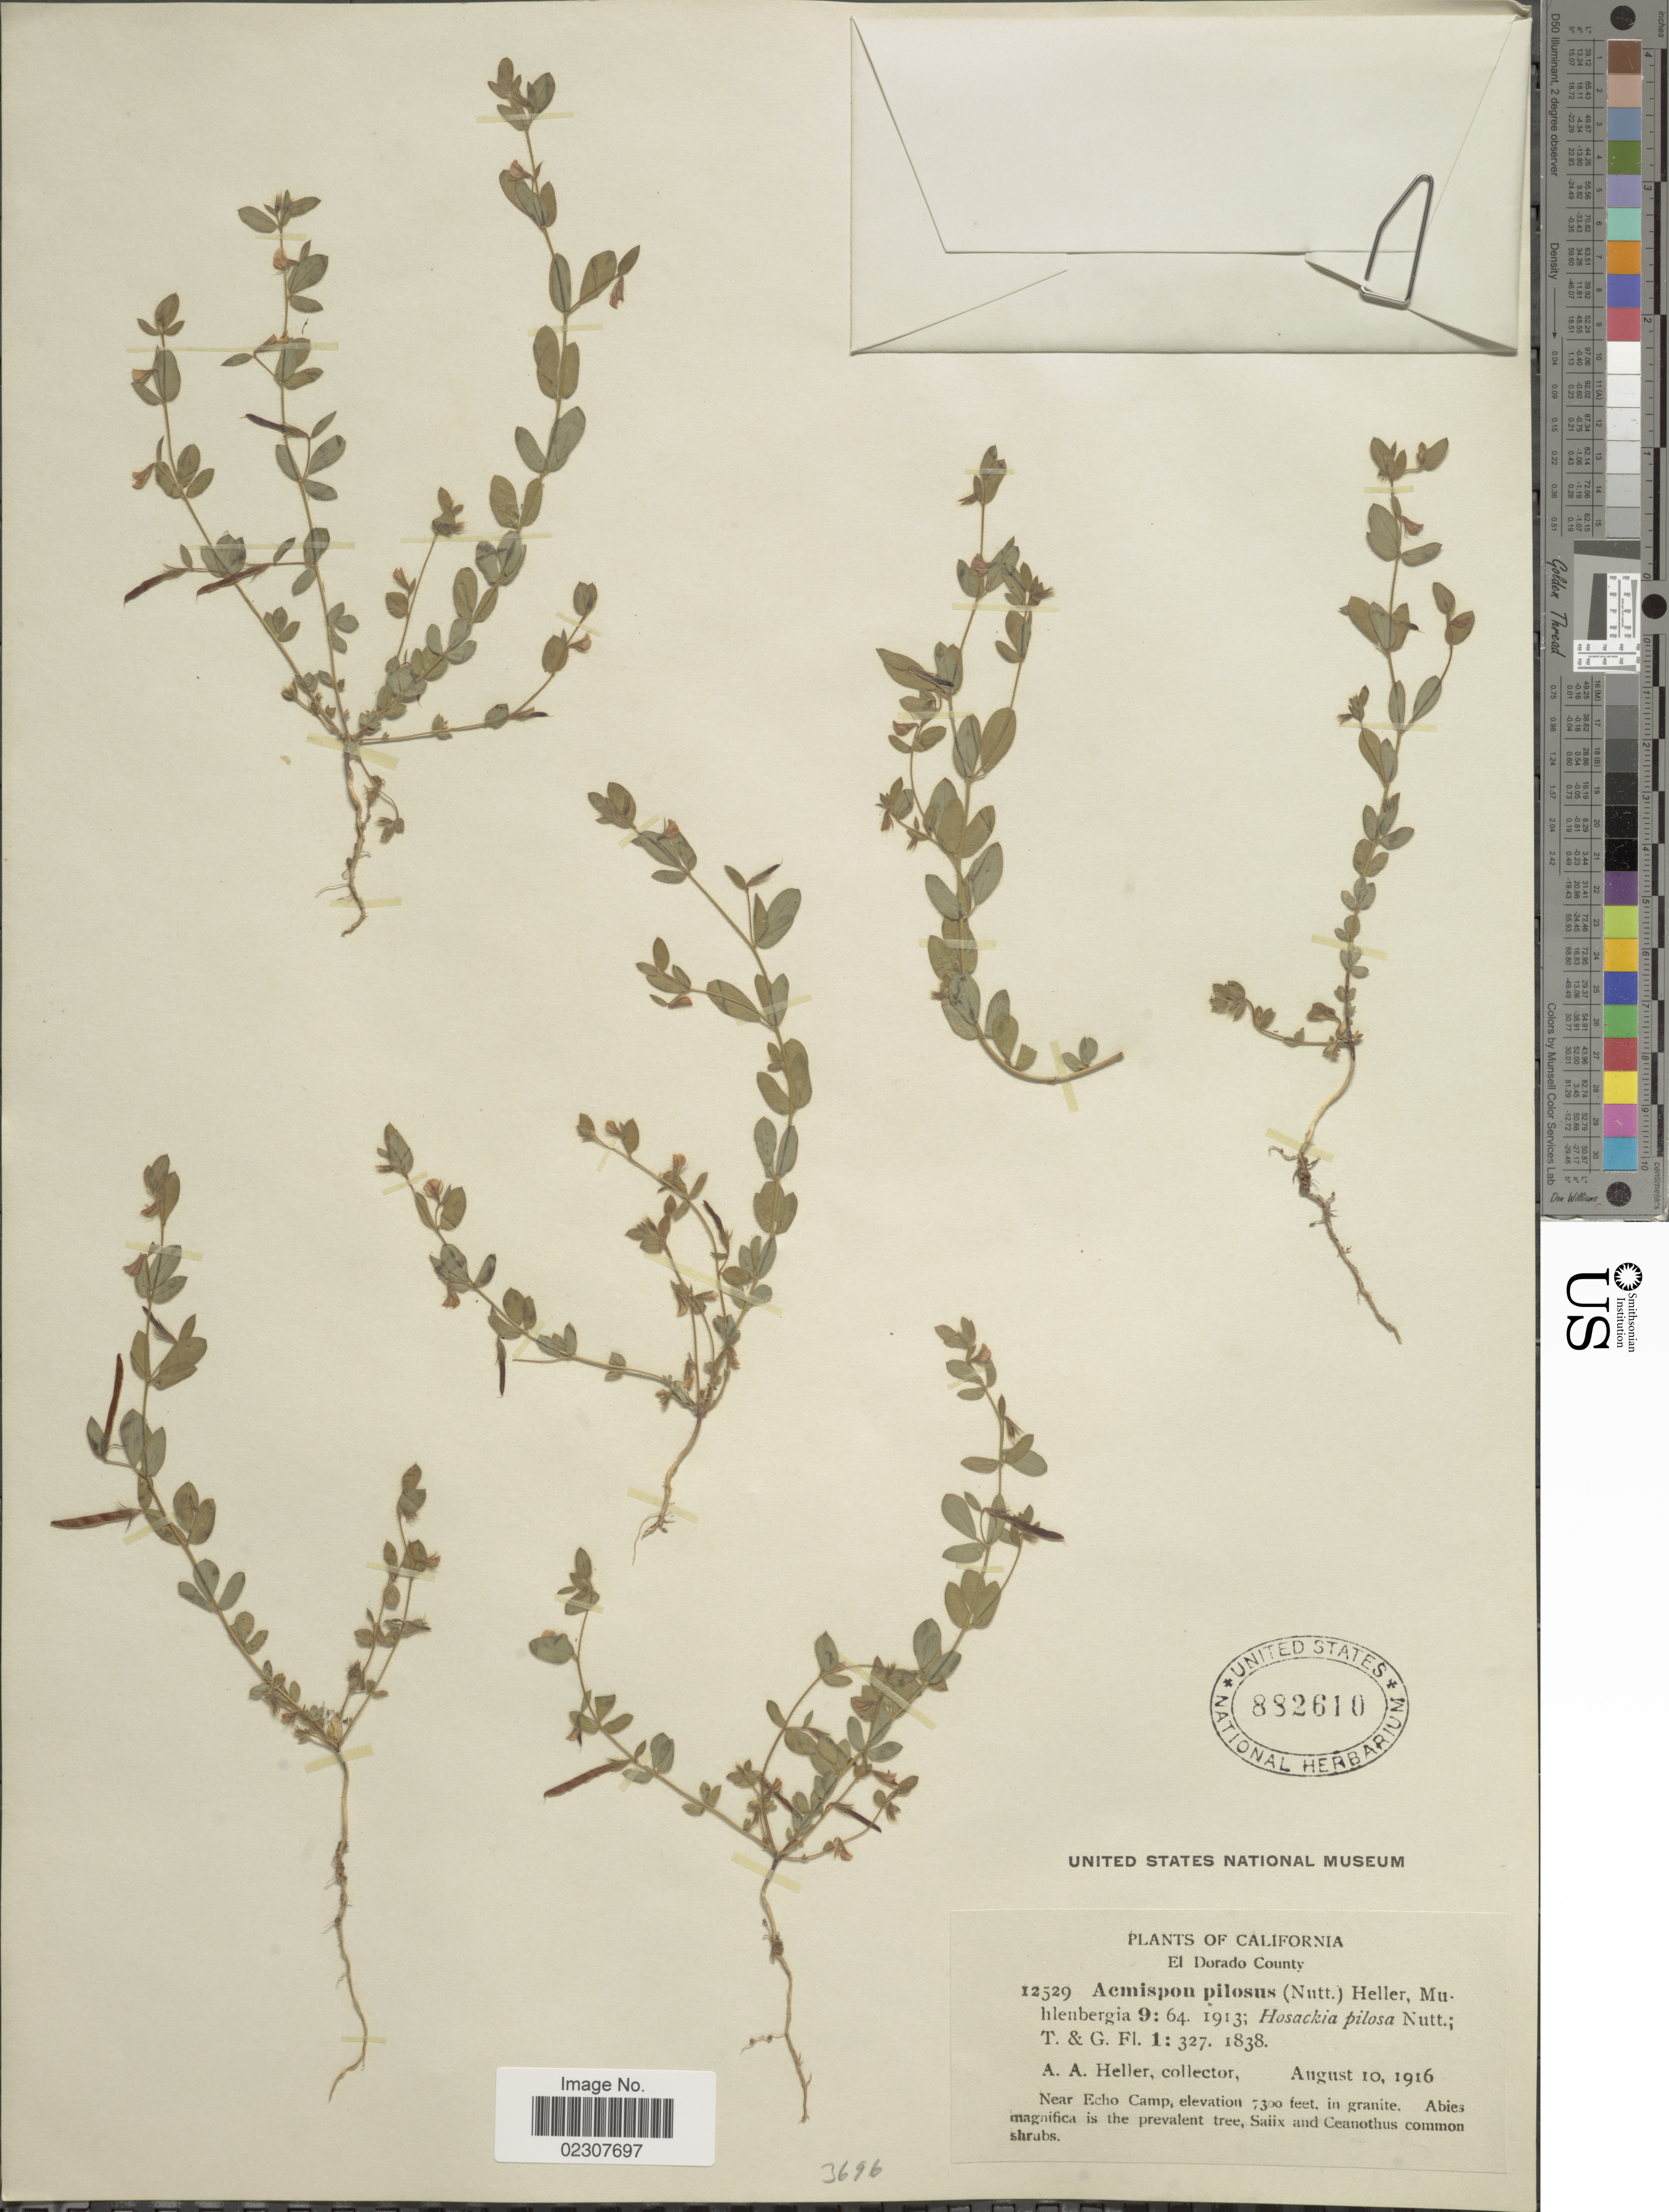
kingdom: Plantae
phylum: Tracheophyta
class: Magnoliopsida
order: Fabales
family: Fabaceae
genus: Acmispon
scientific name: Acmispon pilosus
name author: (Nutt.) A. Heller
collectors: A. A. Heller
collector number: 12529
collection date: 1916-08-10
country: United States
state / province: California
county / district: El Dorado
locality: El Dorado County, Near Eco Camp, in granite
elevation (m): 2225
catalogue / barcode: US 882610